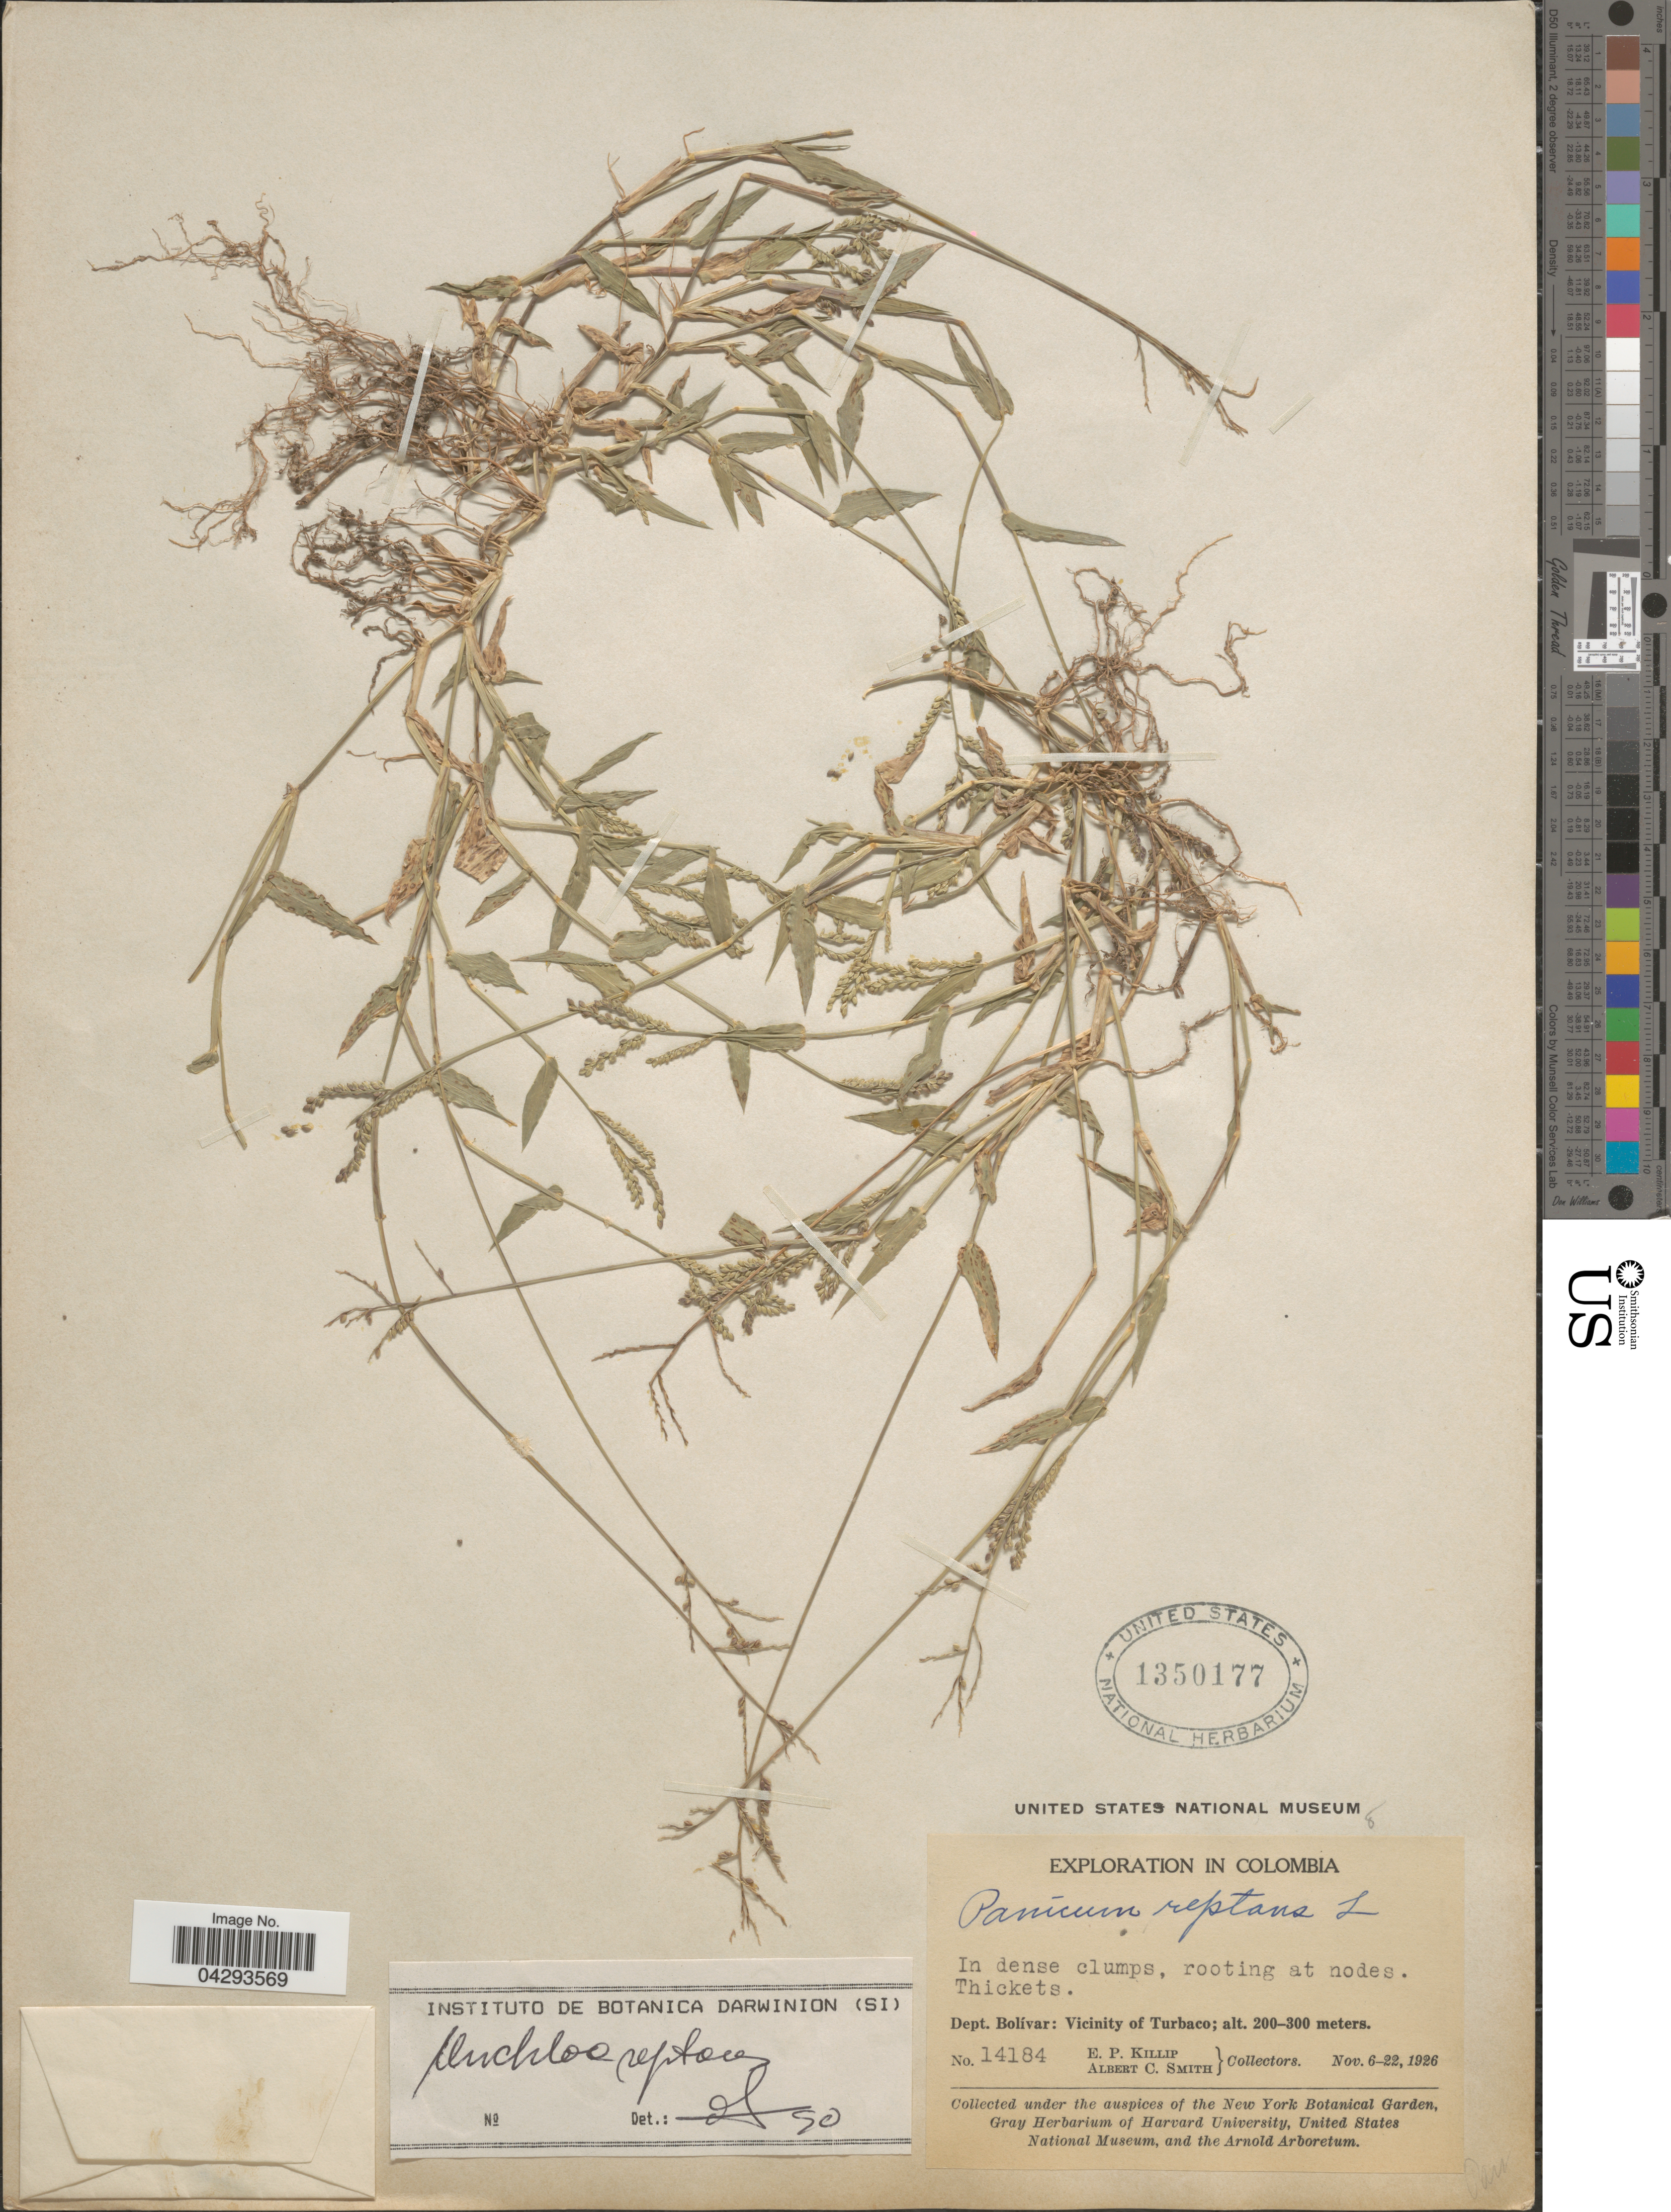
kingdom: Plantae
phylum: Tracheophyta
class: Liliopsida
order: Poales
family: Poaceae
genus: Urochloa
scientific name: Urochloa reptans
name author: (L.) Stapf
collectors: E. P. Killip & A. C. Smith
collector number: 14184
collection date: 1926-11-06/1926-11-22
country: Colombia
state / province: Bolívar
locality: Exploration in Colombia. Dept. Bolívar: Vicinity of Turbaco.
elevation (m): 200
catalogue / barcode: US 1350177